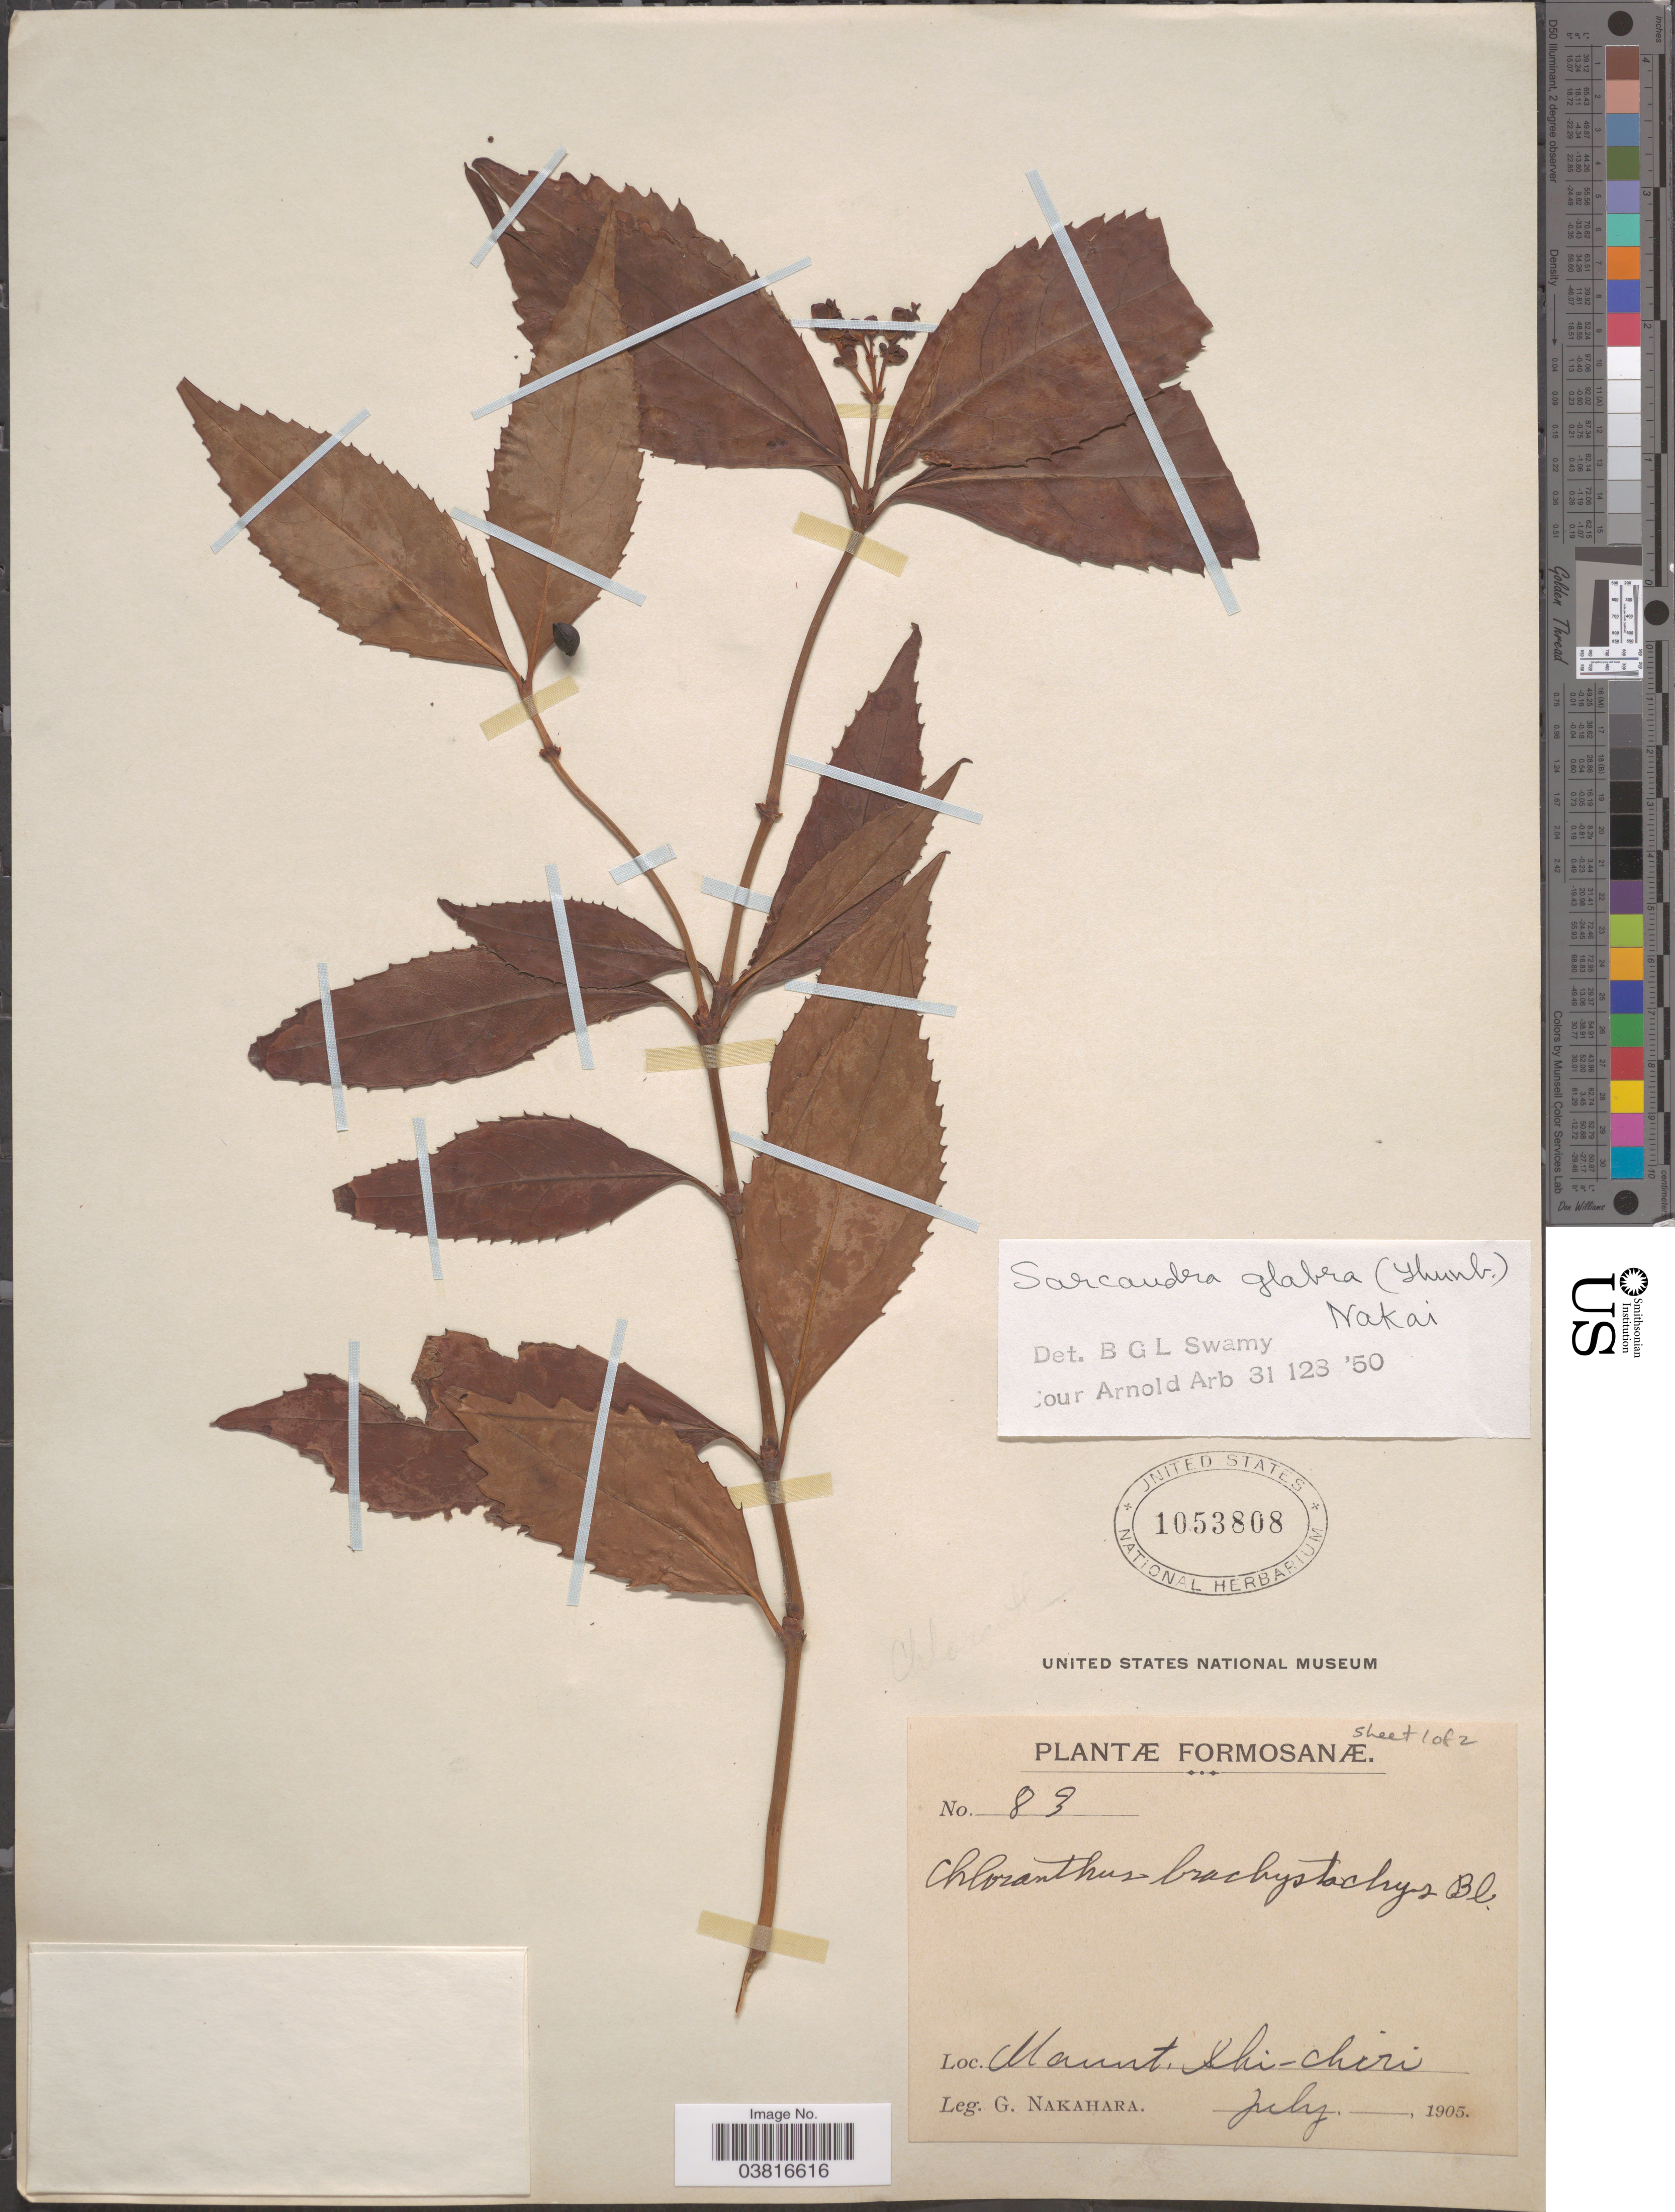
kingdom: Plantae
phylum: Tracheophyta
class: Magnoliopsida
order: Chloranthales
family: Chloranthaceae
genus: Sarcandra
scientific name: Sarcandra glabra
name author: (Thunb.) Nakai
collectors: G. Nakahara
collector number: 83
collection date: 1905-07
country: Taiwan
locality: Formosanæ. Mount Shi-Chiri.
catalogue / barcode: US 1053808